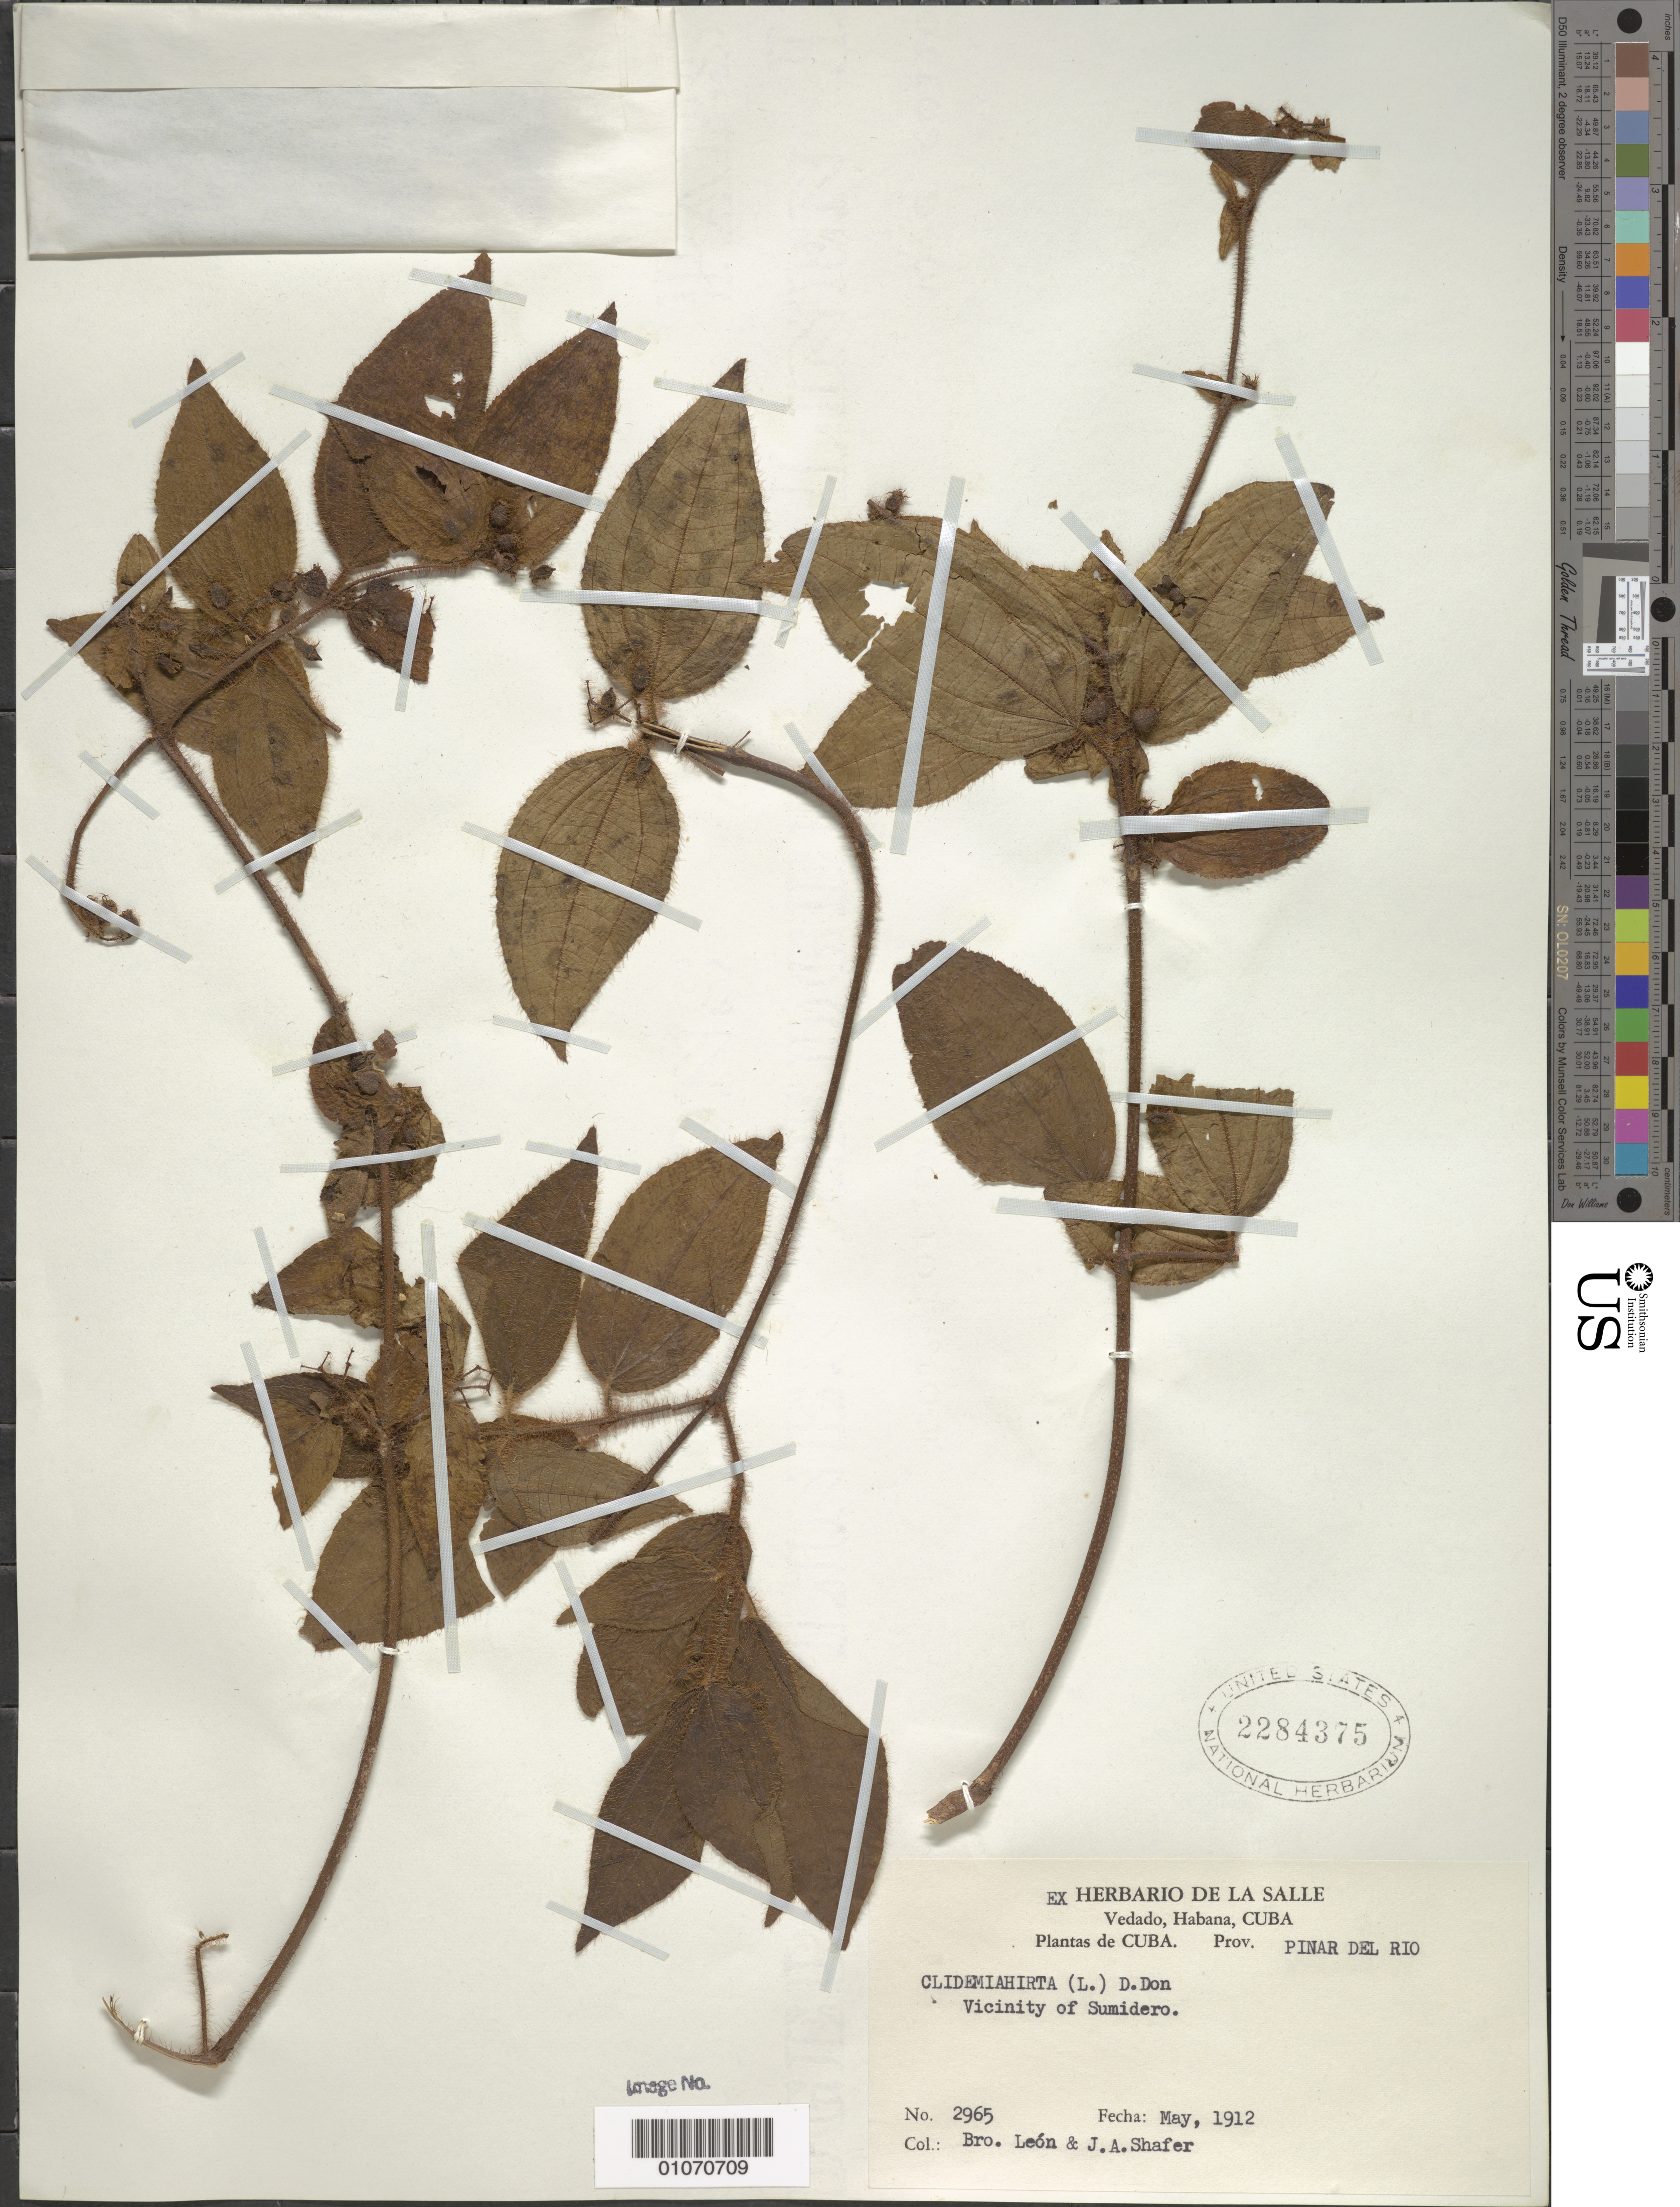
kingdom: Plantae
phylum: Tracheophyta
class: Magnoliopsida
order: Myrtales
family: Melastomataceae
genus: Clidemia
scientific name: Clidemia hirta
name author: (L.) D. Don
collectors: Bro. León & J. A. Shafer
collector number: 2965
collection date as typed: May 1912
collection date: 1912-05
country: Cuba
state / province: Pinar del Río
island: Cuba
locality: Sumidero vicinity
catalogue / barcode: US 2284375